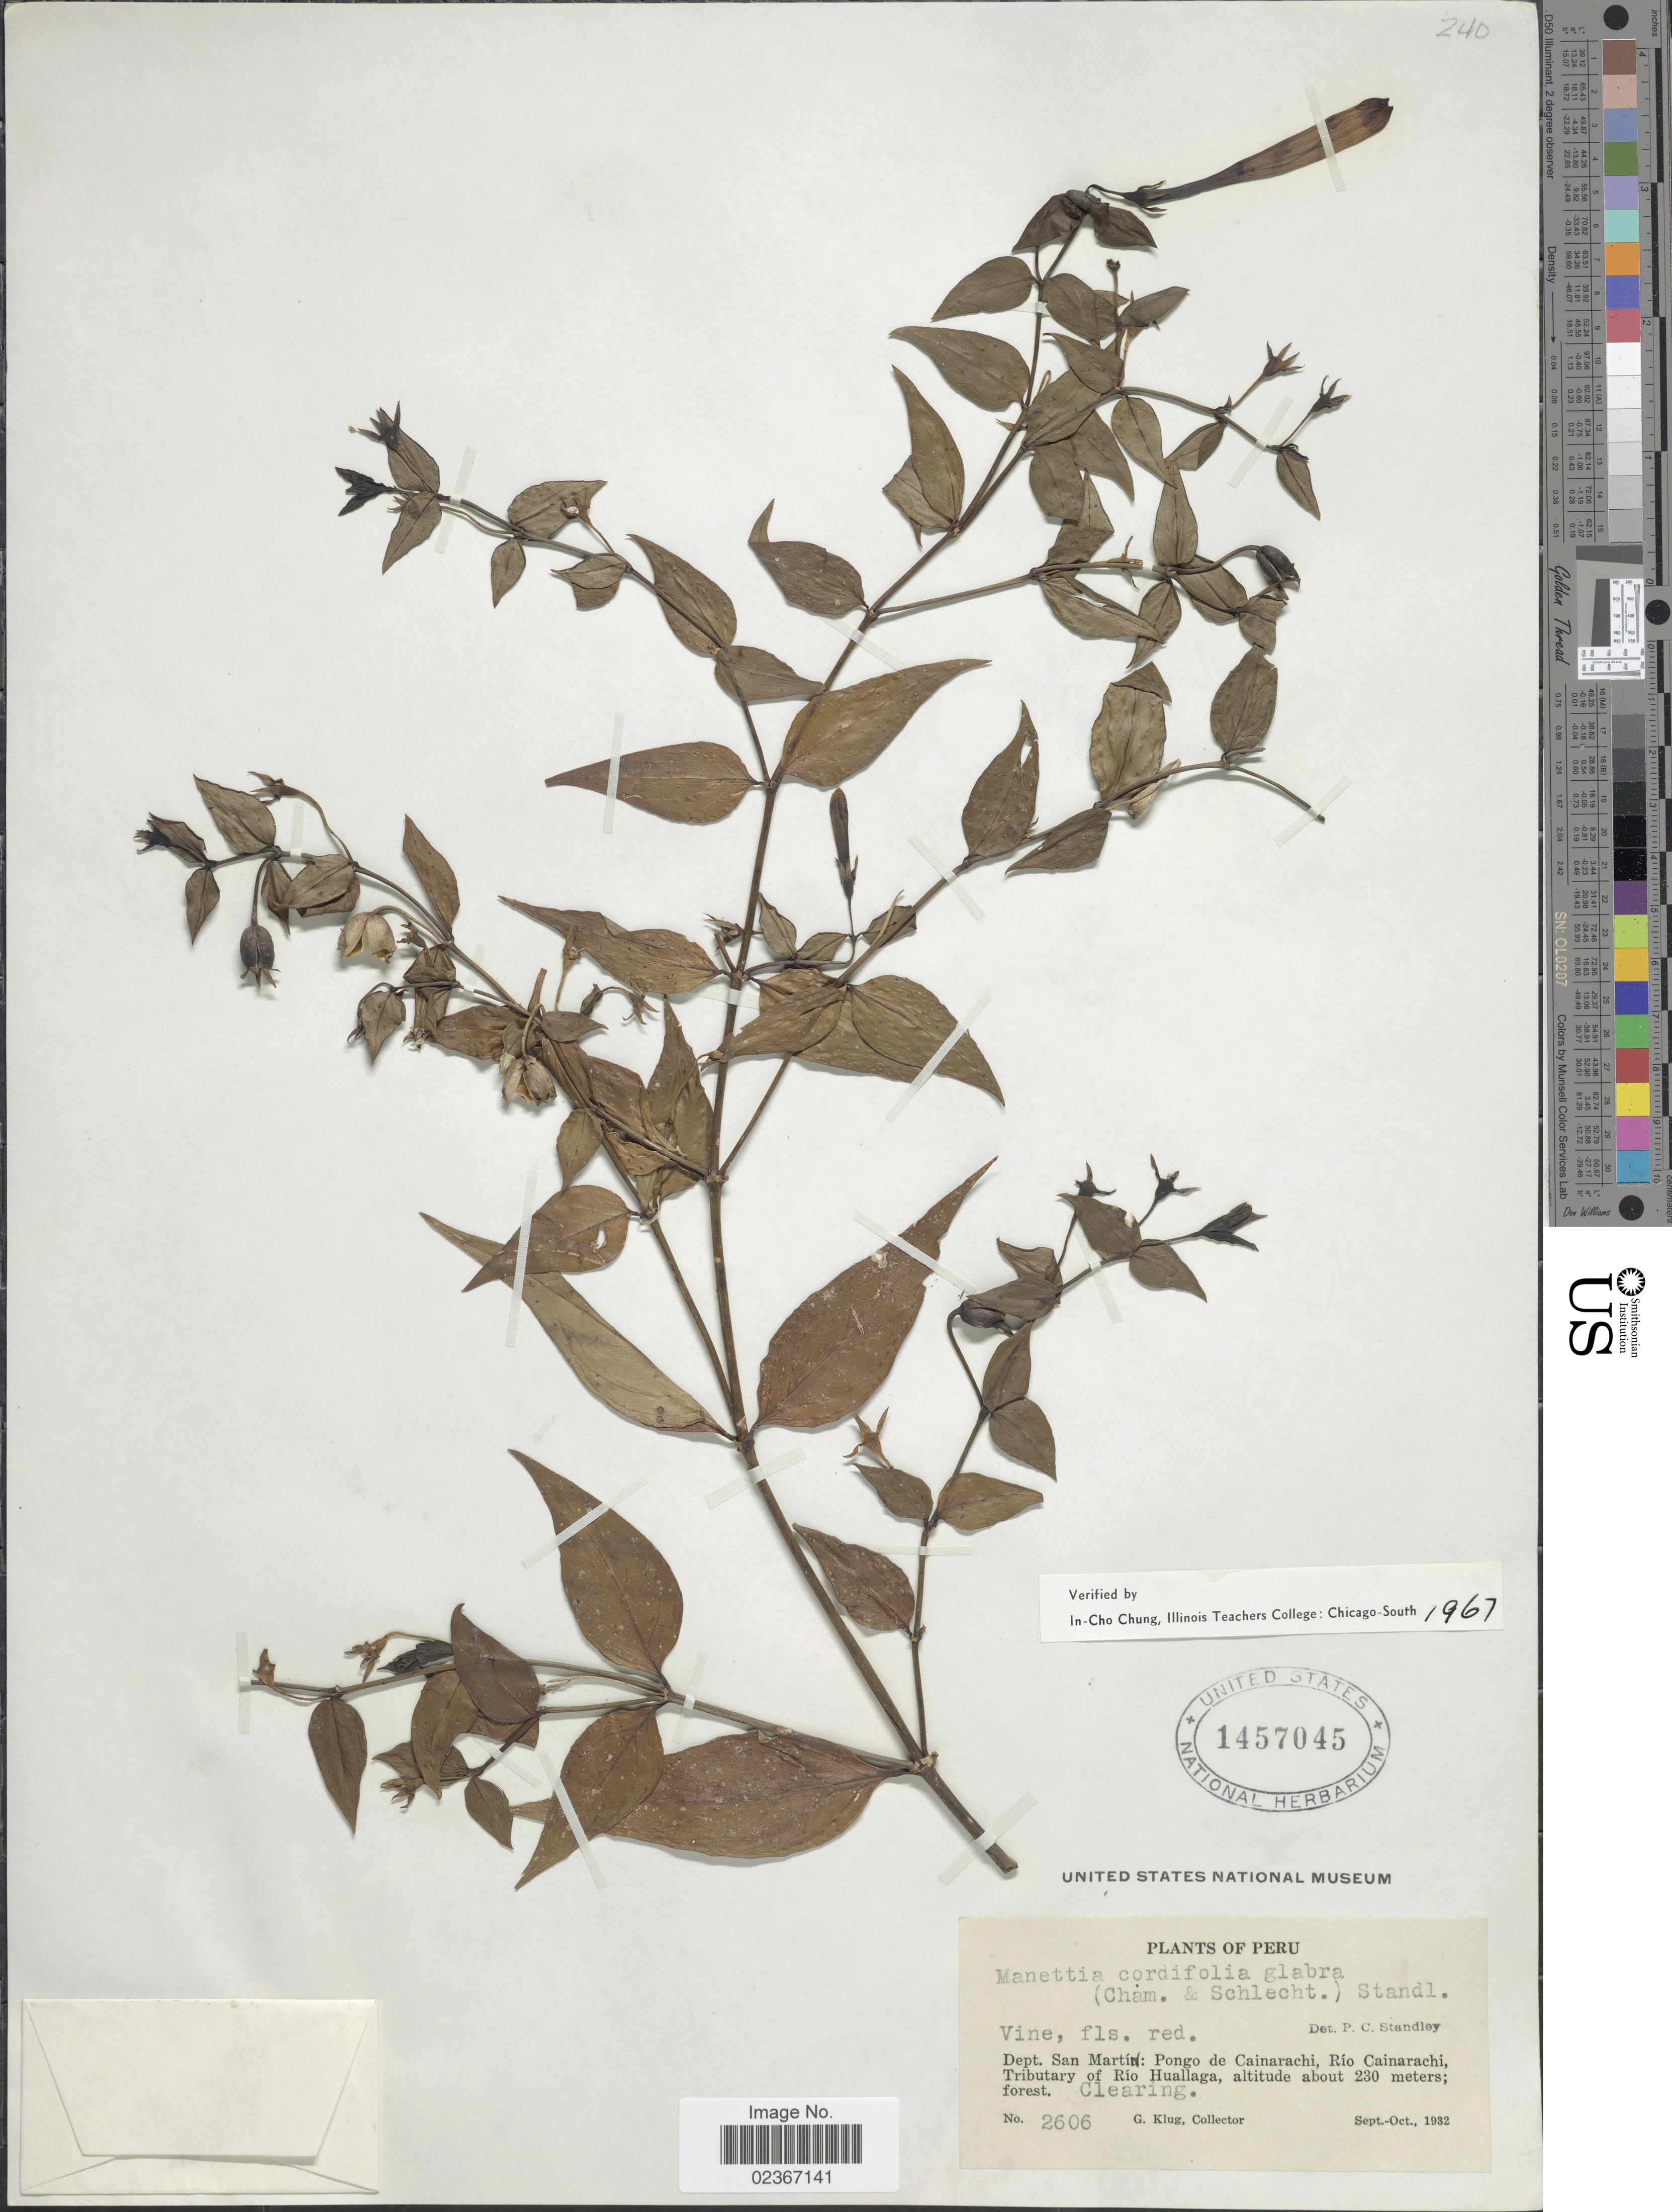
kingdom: Plantae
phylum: Tracheophyta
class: Magnoliopsida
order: Gentianales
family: Rubiaceae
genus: Manettia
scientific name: Manettia cordifolia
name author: Mart.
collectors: G. Klug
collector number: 2606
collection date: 1932-09/1932-10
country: Peru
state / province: San Martín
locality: Dept. San Martin: Pongo de Cainarachi, Rio Cainarachi, Tributary of Rio Huallaga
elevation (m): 230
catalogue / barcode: US 1457045